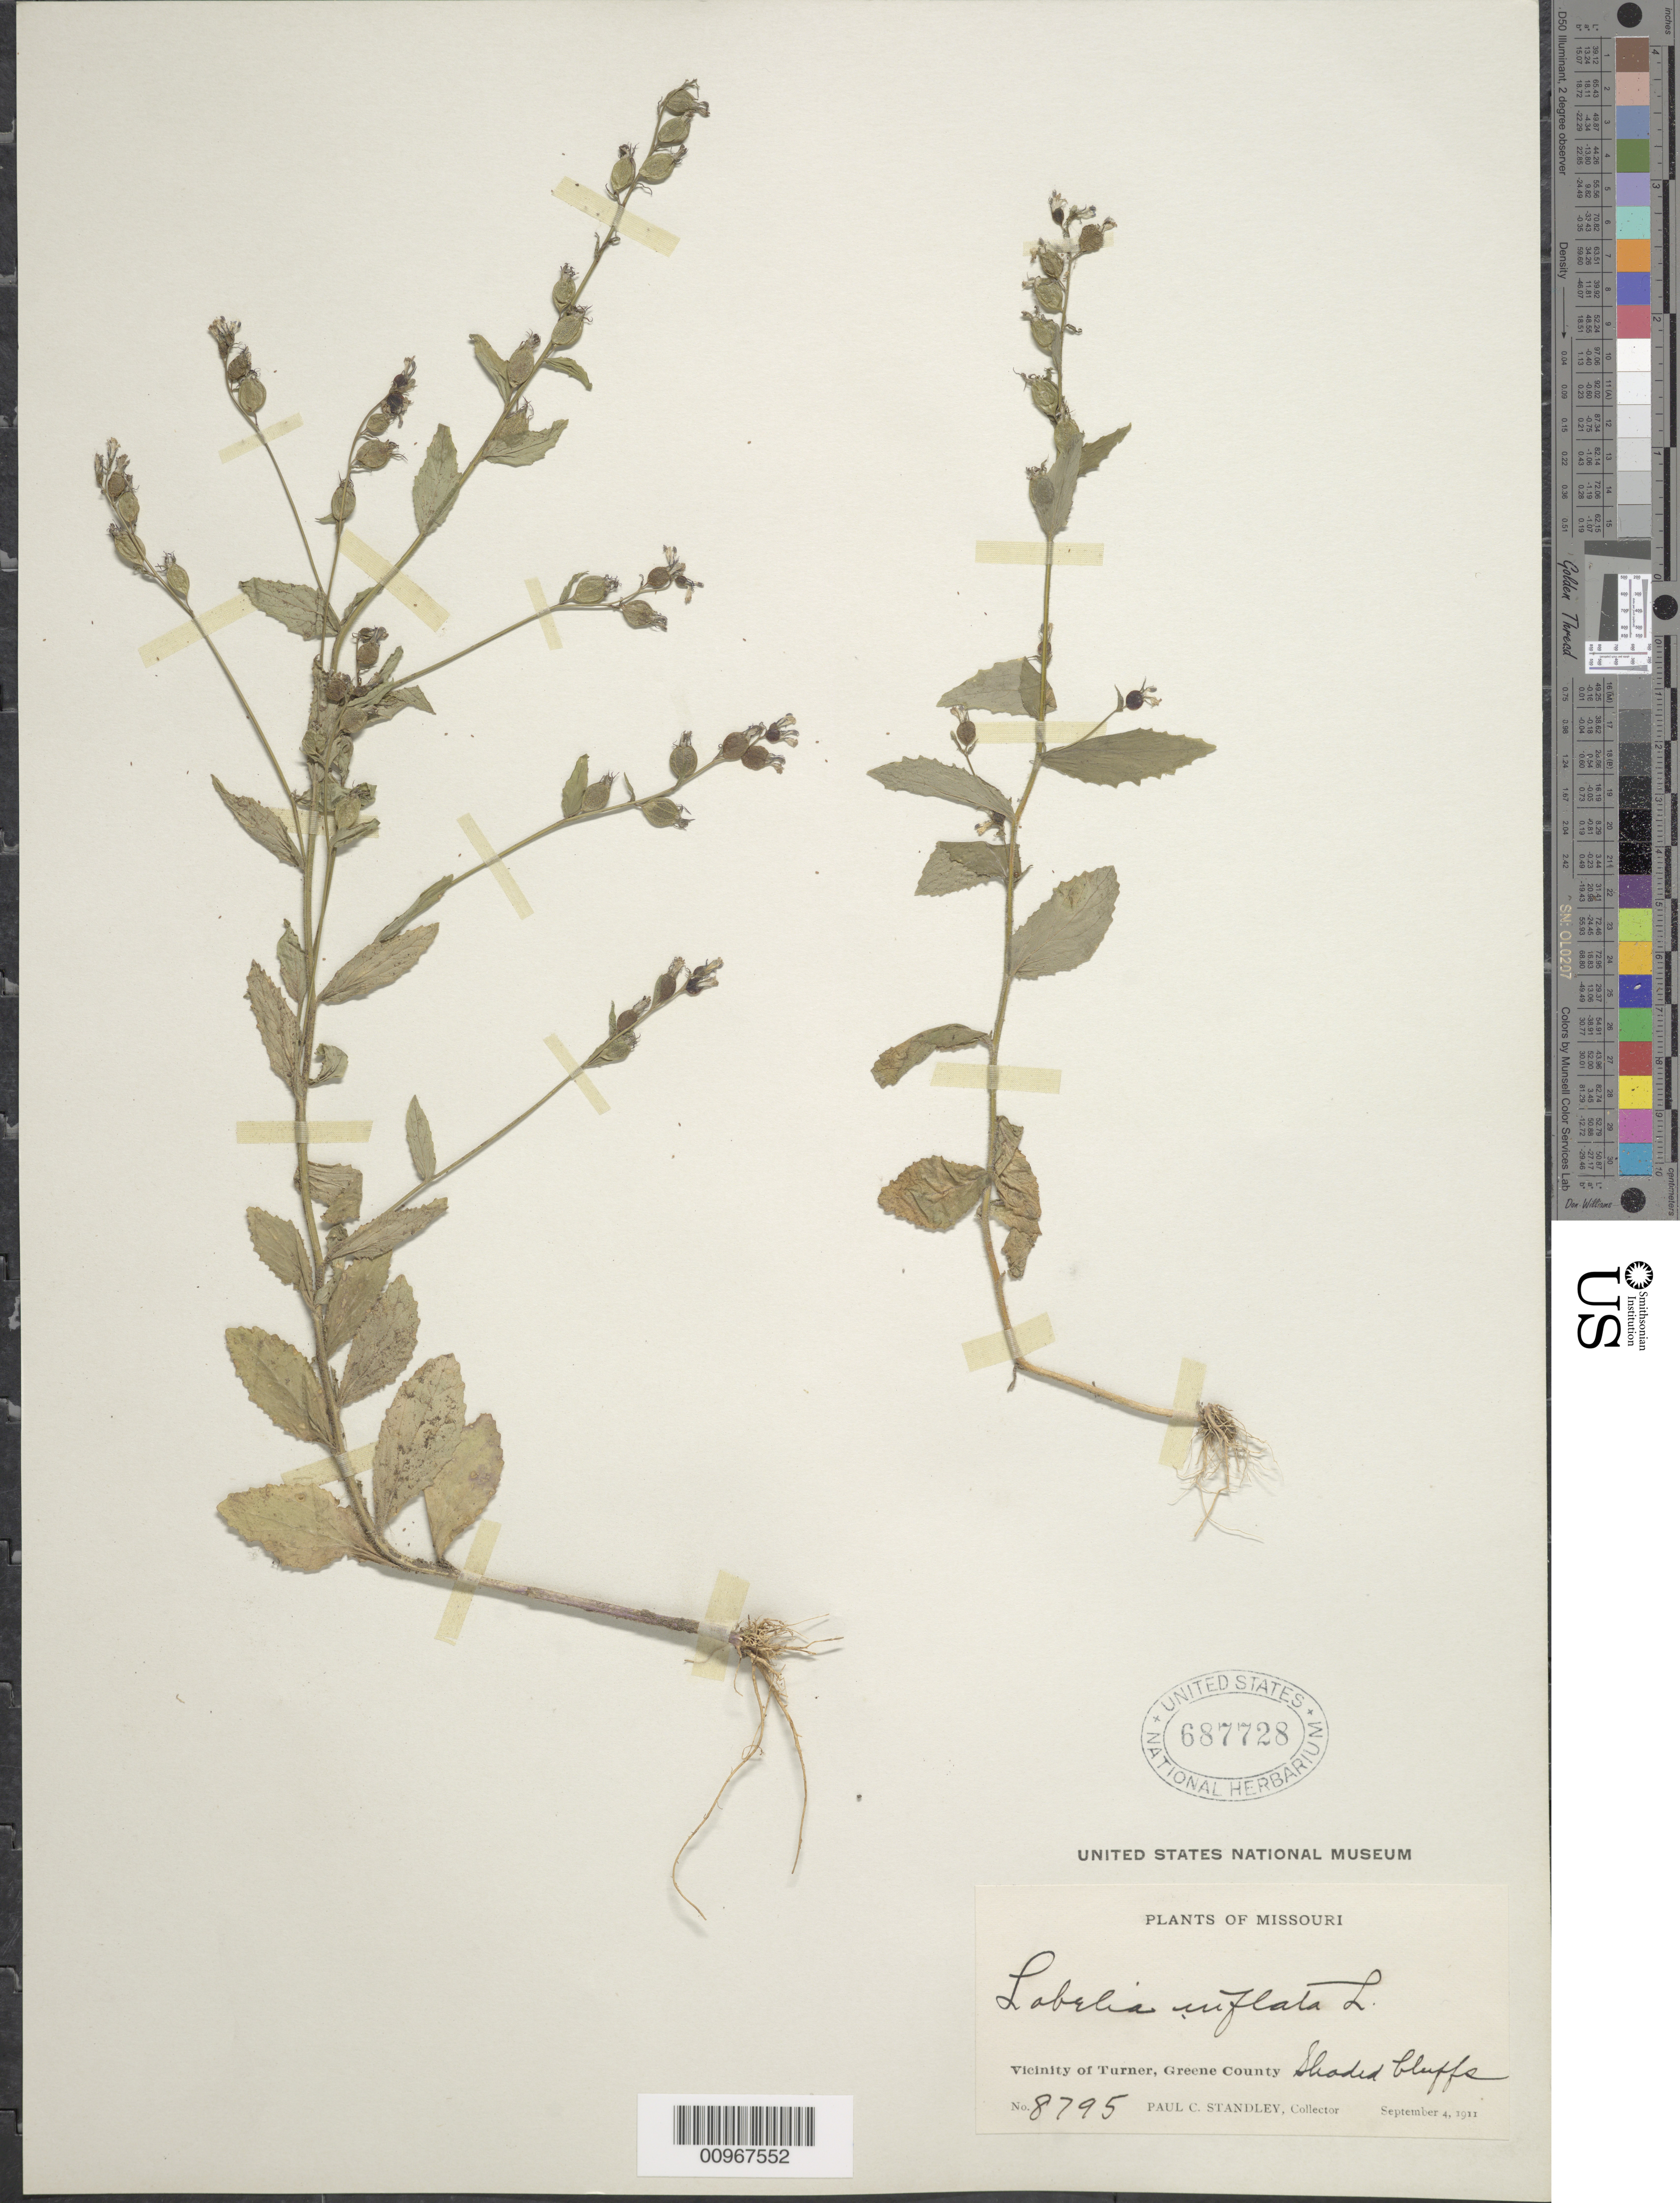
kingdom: Plantae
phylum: Tracheophyta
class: Magnoliopsida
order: Asterales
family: Campanulaceae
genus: Lobelia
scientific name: Lobelia inflata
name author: L.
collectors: P. C. Standley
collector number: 8795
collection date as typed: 04 Sep 1911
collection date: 1911-09-04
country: United States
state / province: Missouri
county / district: Greene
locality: Vicinity of Turner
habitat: shaded bluffs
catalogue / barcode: US 687728